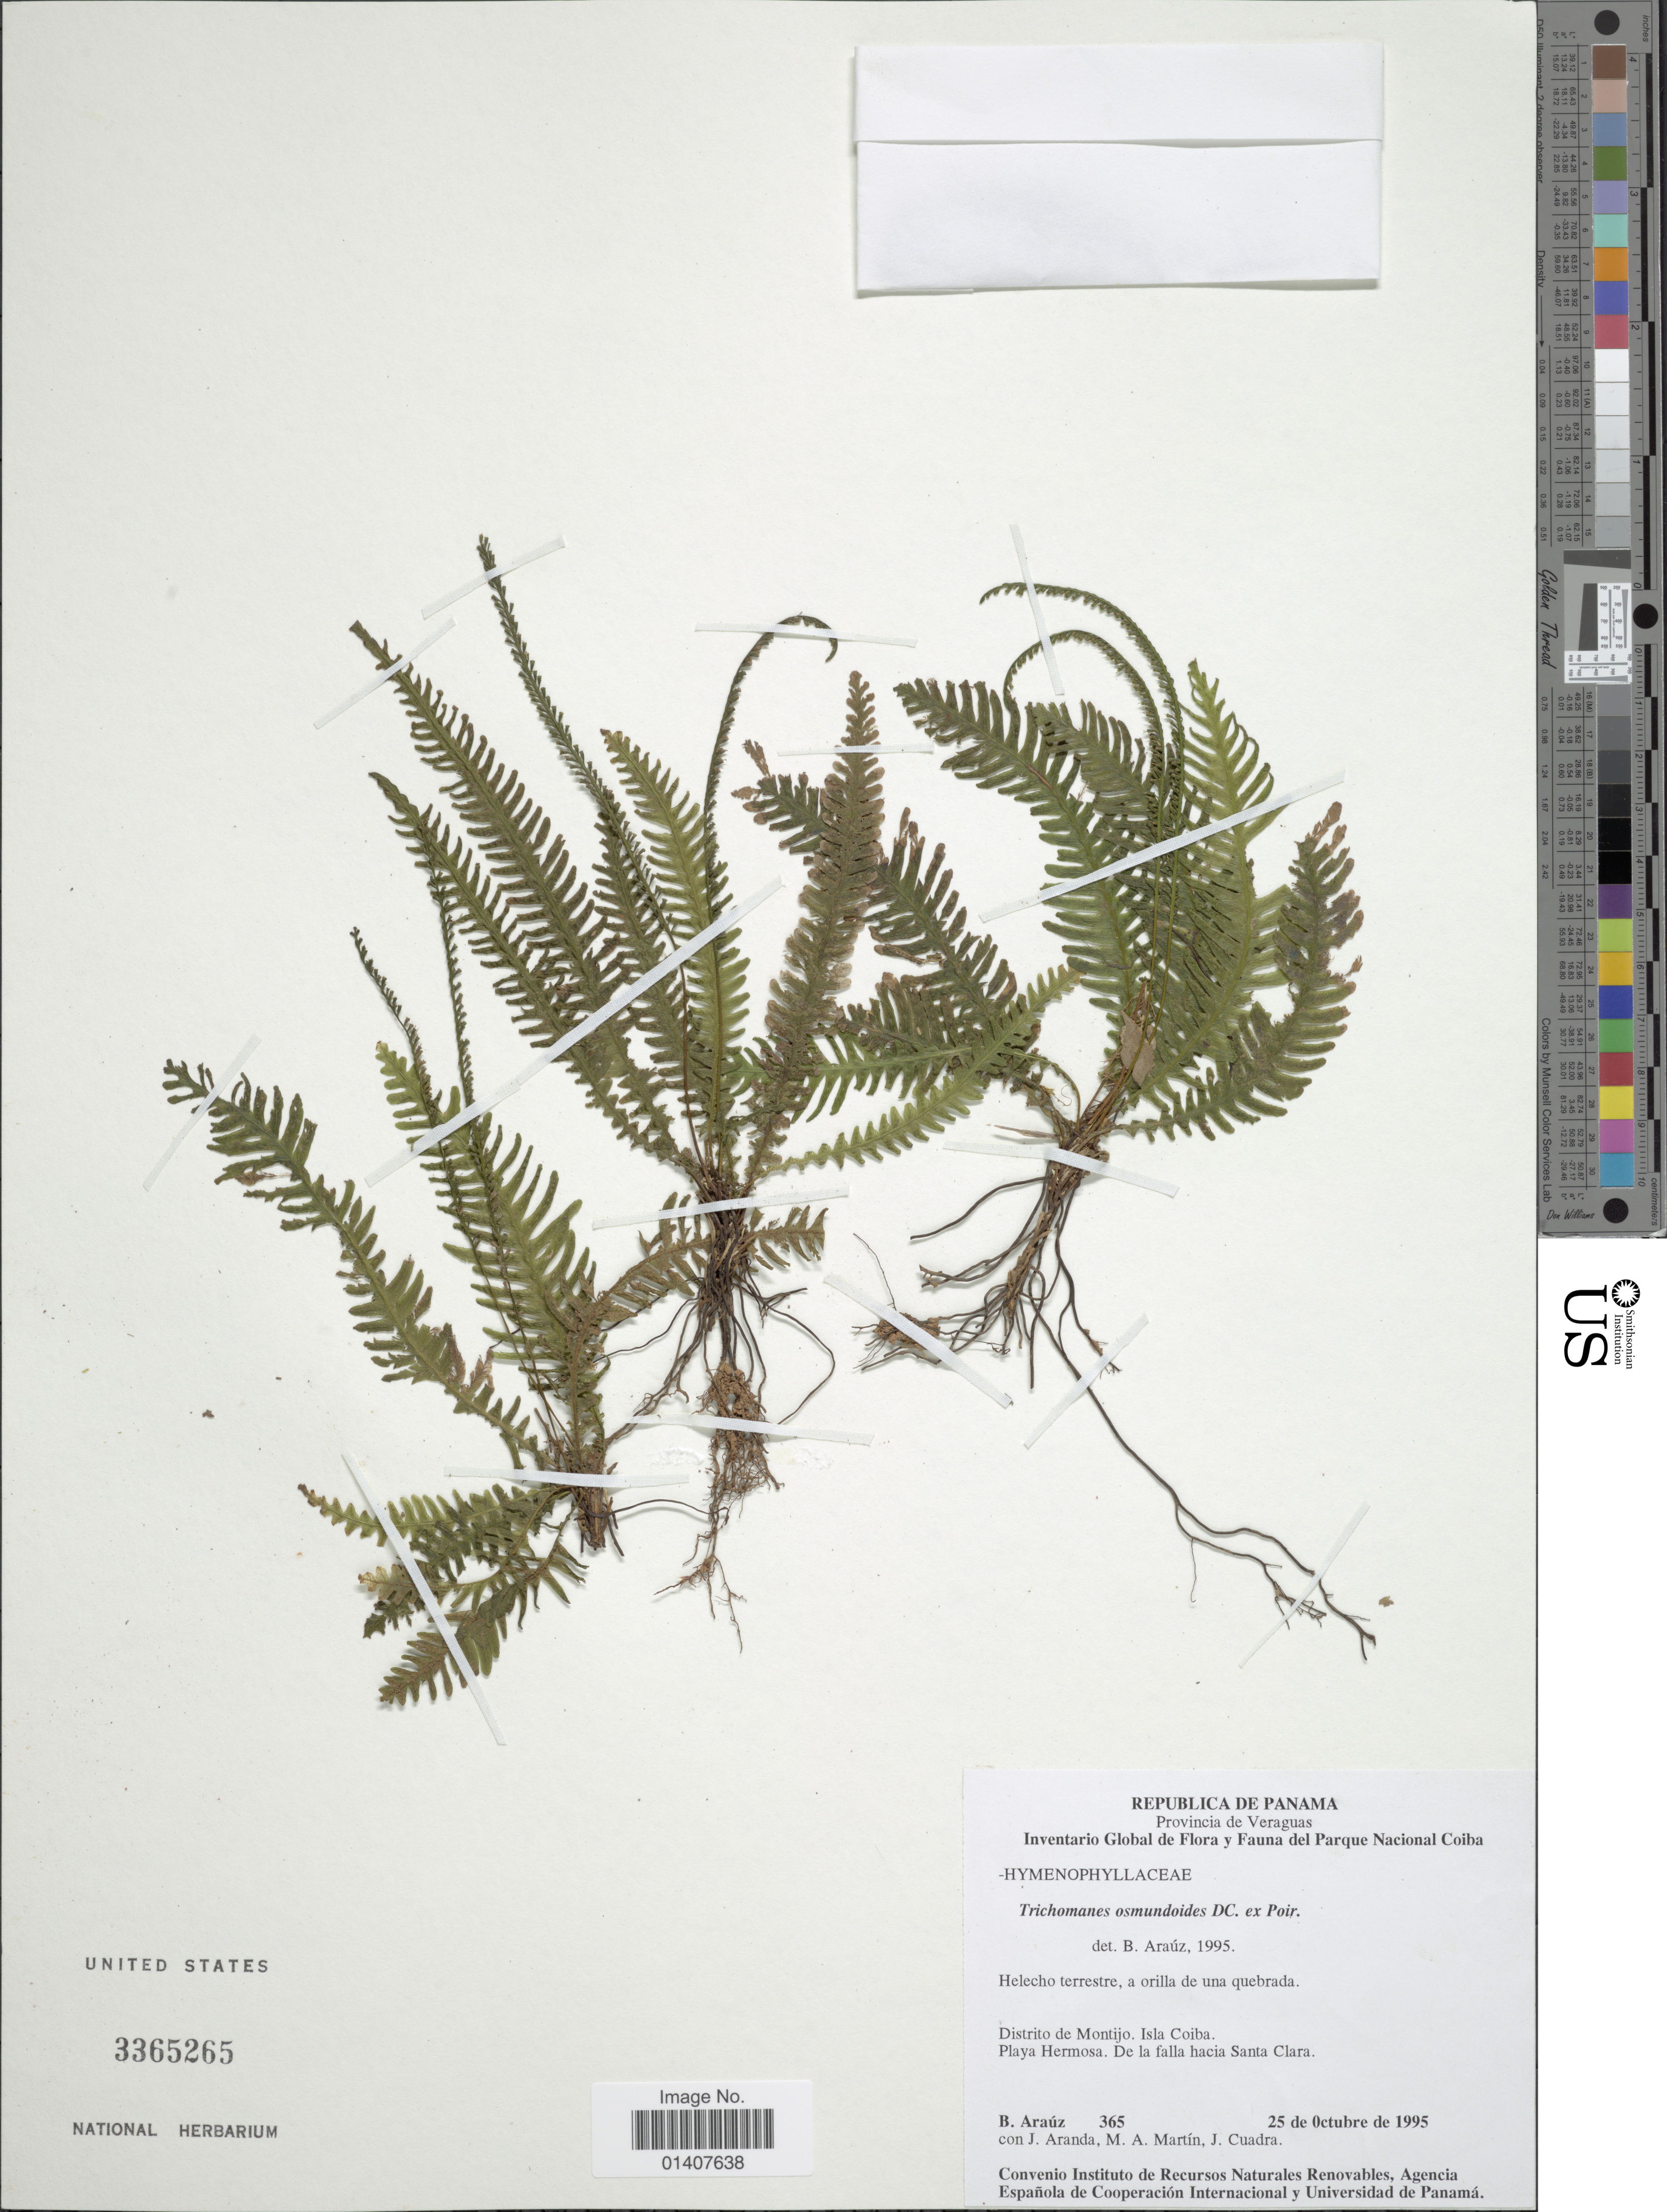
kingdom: Plantae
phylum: Tracheophyta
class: Polypodiopsida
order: Hymenophyllales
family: Hymenophyllaceae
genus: Trichomanes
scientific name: Trichomanes osmundoides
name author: DC. ex Poir.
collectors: B. Araúz, J. Aranda, M. A. Martin & J. Cuadra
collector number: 365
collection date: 1995-10-25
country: Panama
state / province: Veraguas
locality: Provincia de Veraguas, Distrito de Montijo Isla Coiba, Playa Hermosa, de la falla hacia Santa Clara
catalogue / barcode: US 3365265